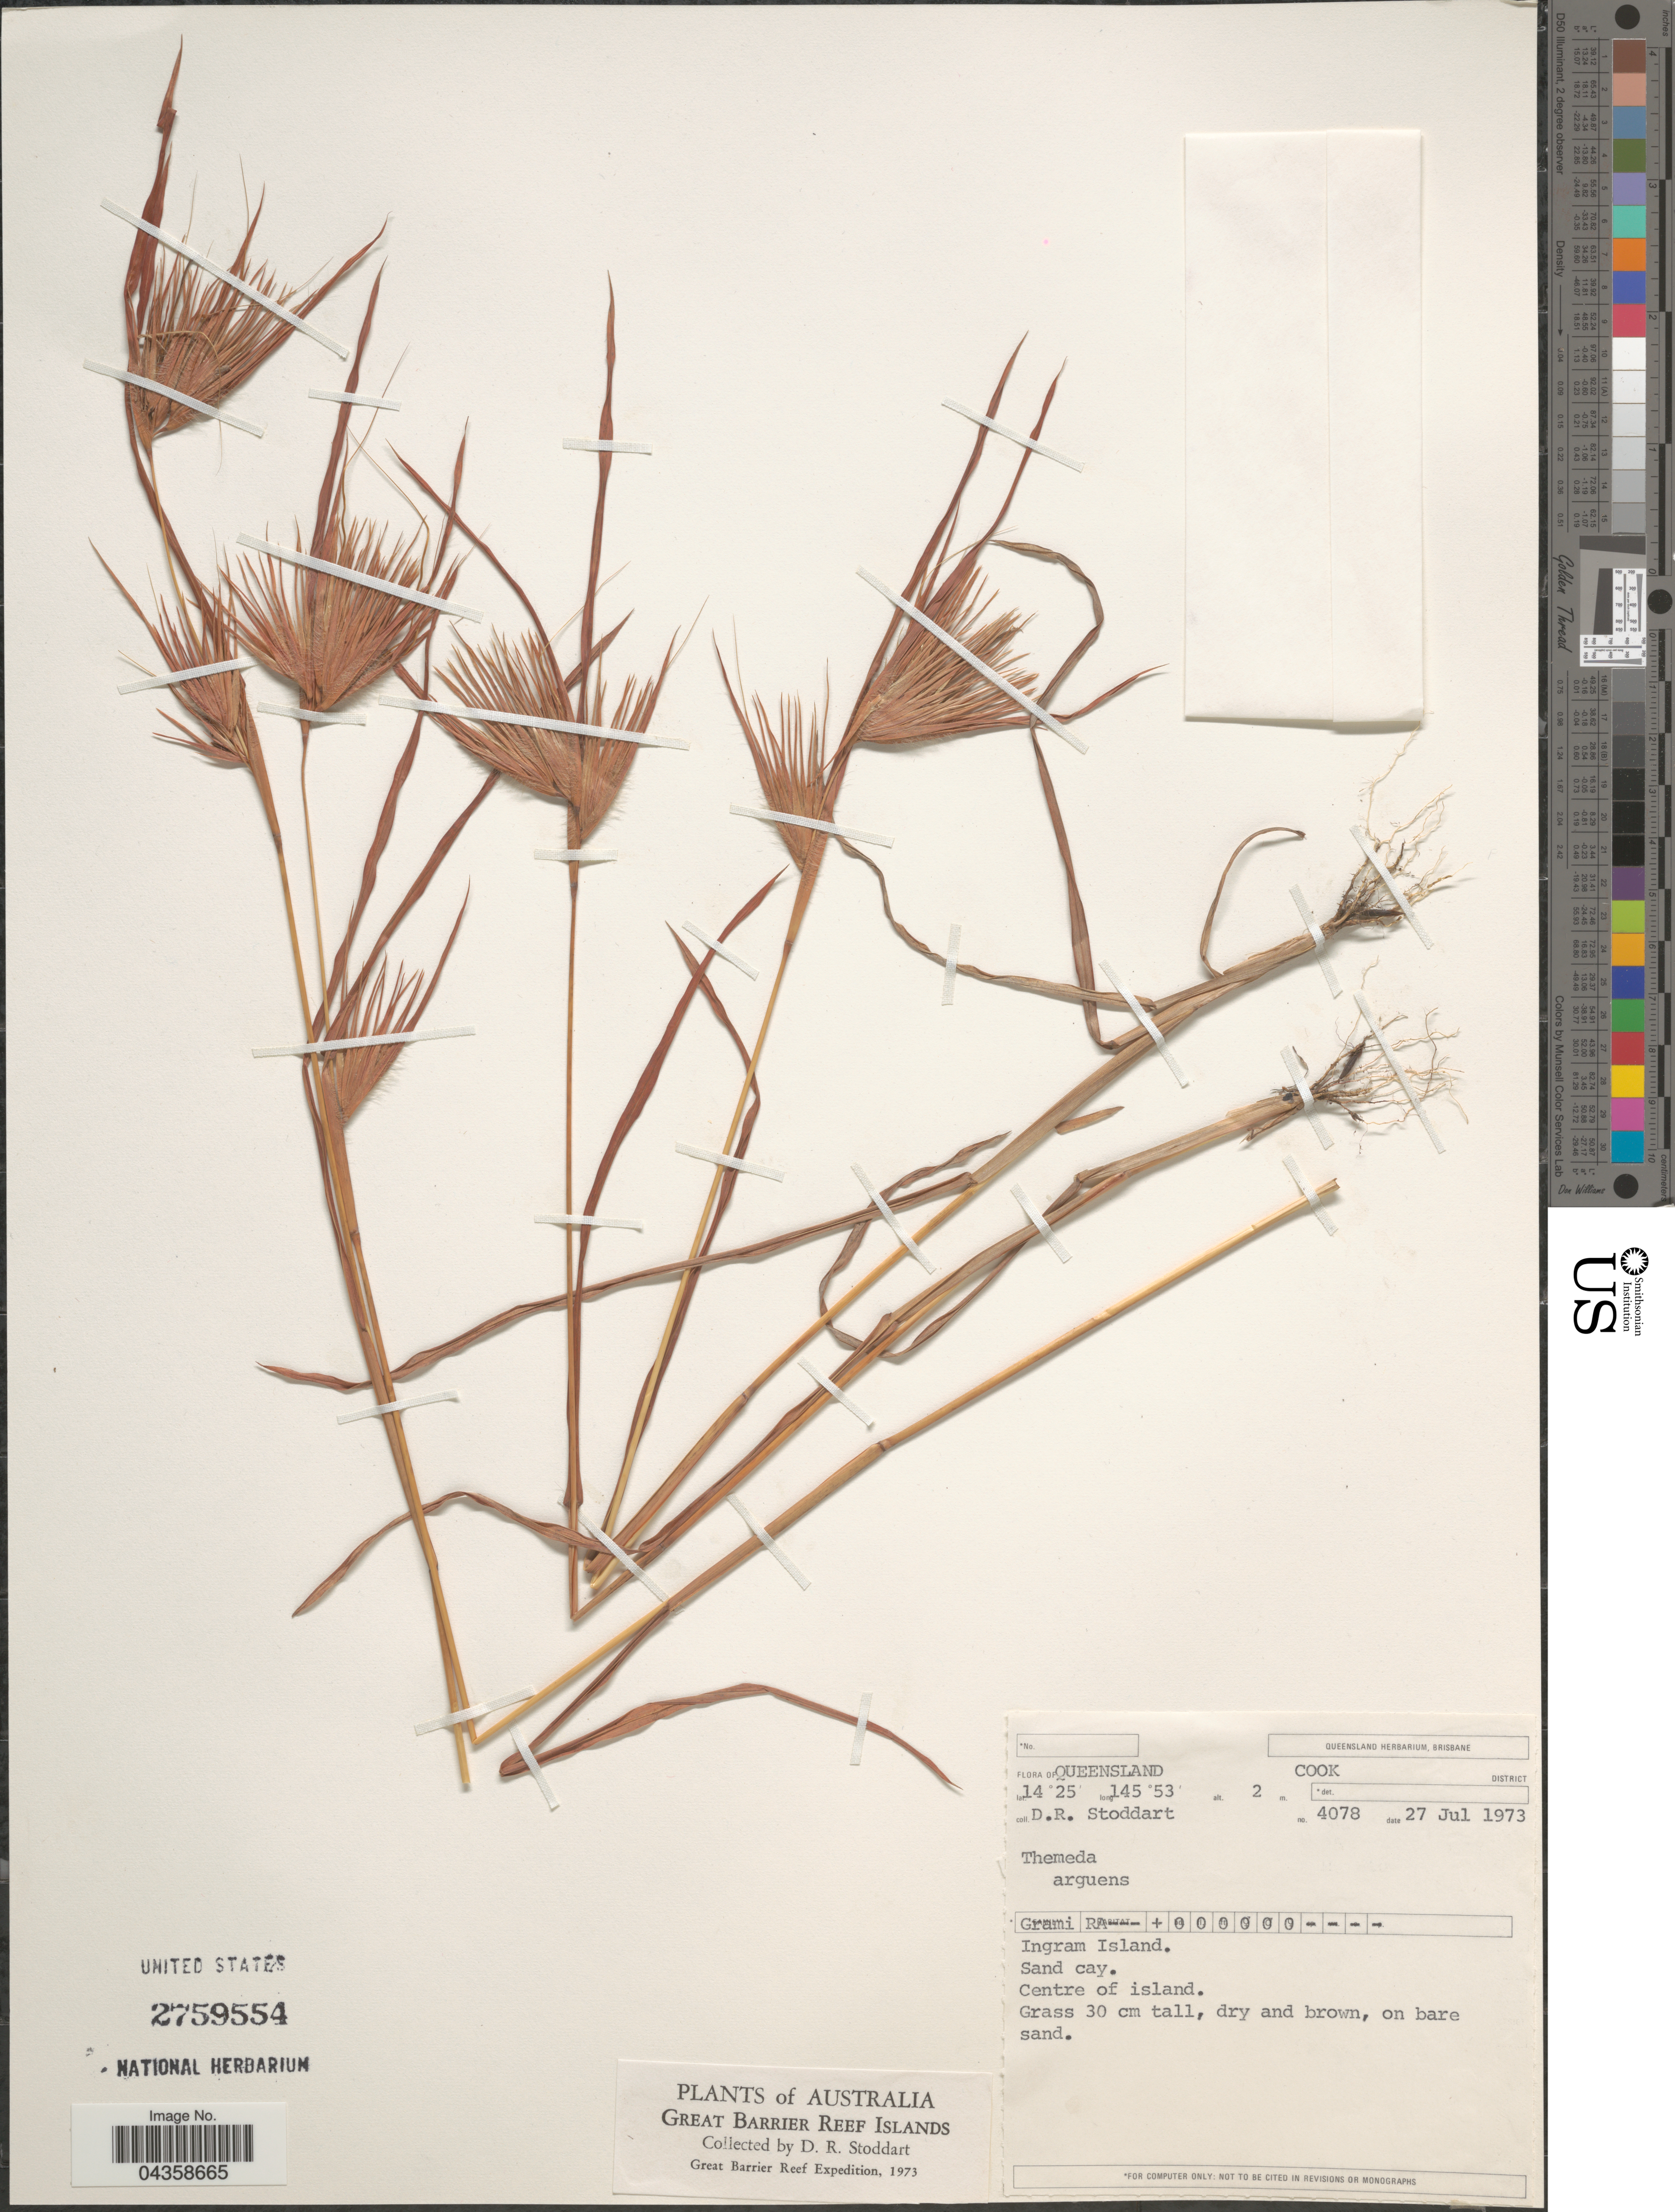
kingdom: Plantae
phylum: Tracheophyta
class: Liliopsida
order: Poales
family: Poaceae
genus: Themeda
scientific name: Themeda arguens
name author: (L.) Hack.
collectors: D. R. Stoddart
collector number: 4078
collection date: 1973-07-27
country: Australia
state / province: Queensland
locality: Cook District. Ingram Island. Sand Cay. Centre of island. Great Barrier Reef Islands. Great Barrier Reef Expedition, 1973.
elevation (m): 2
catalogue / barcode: US 2759554